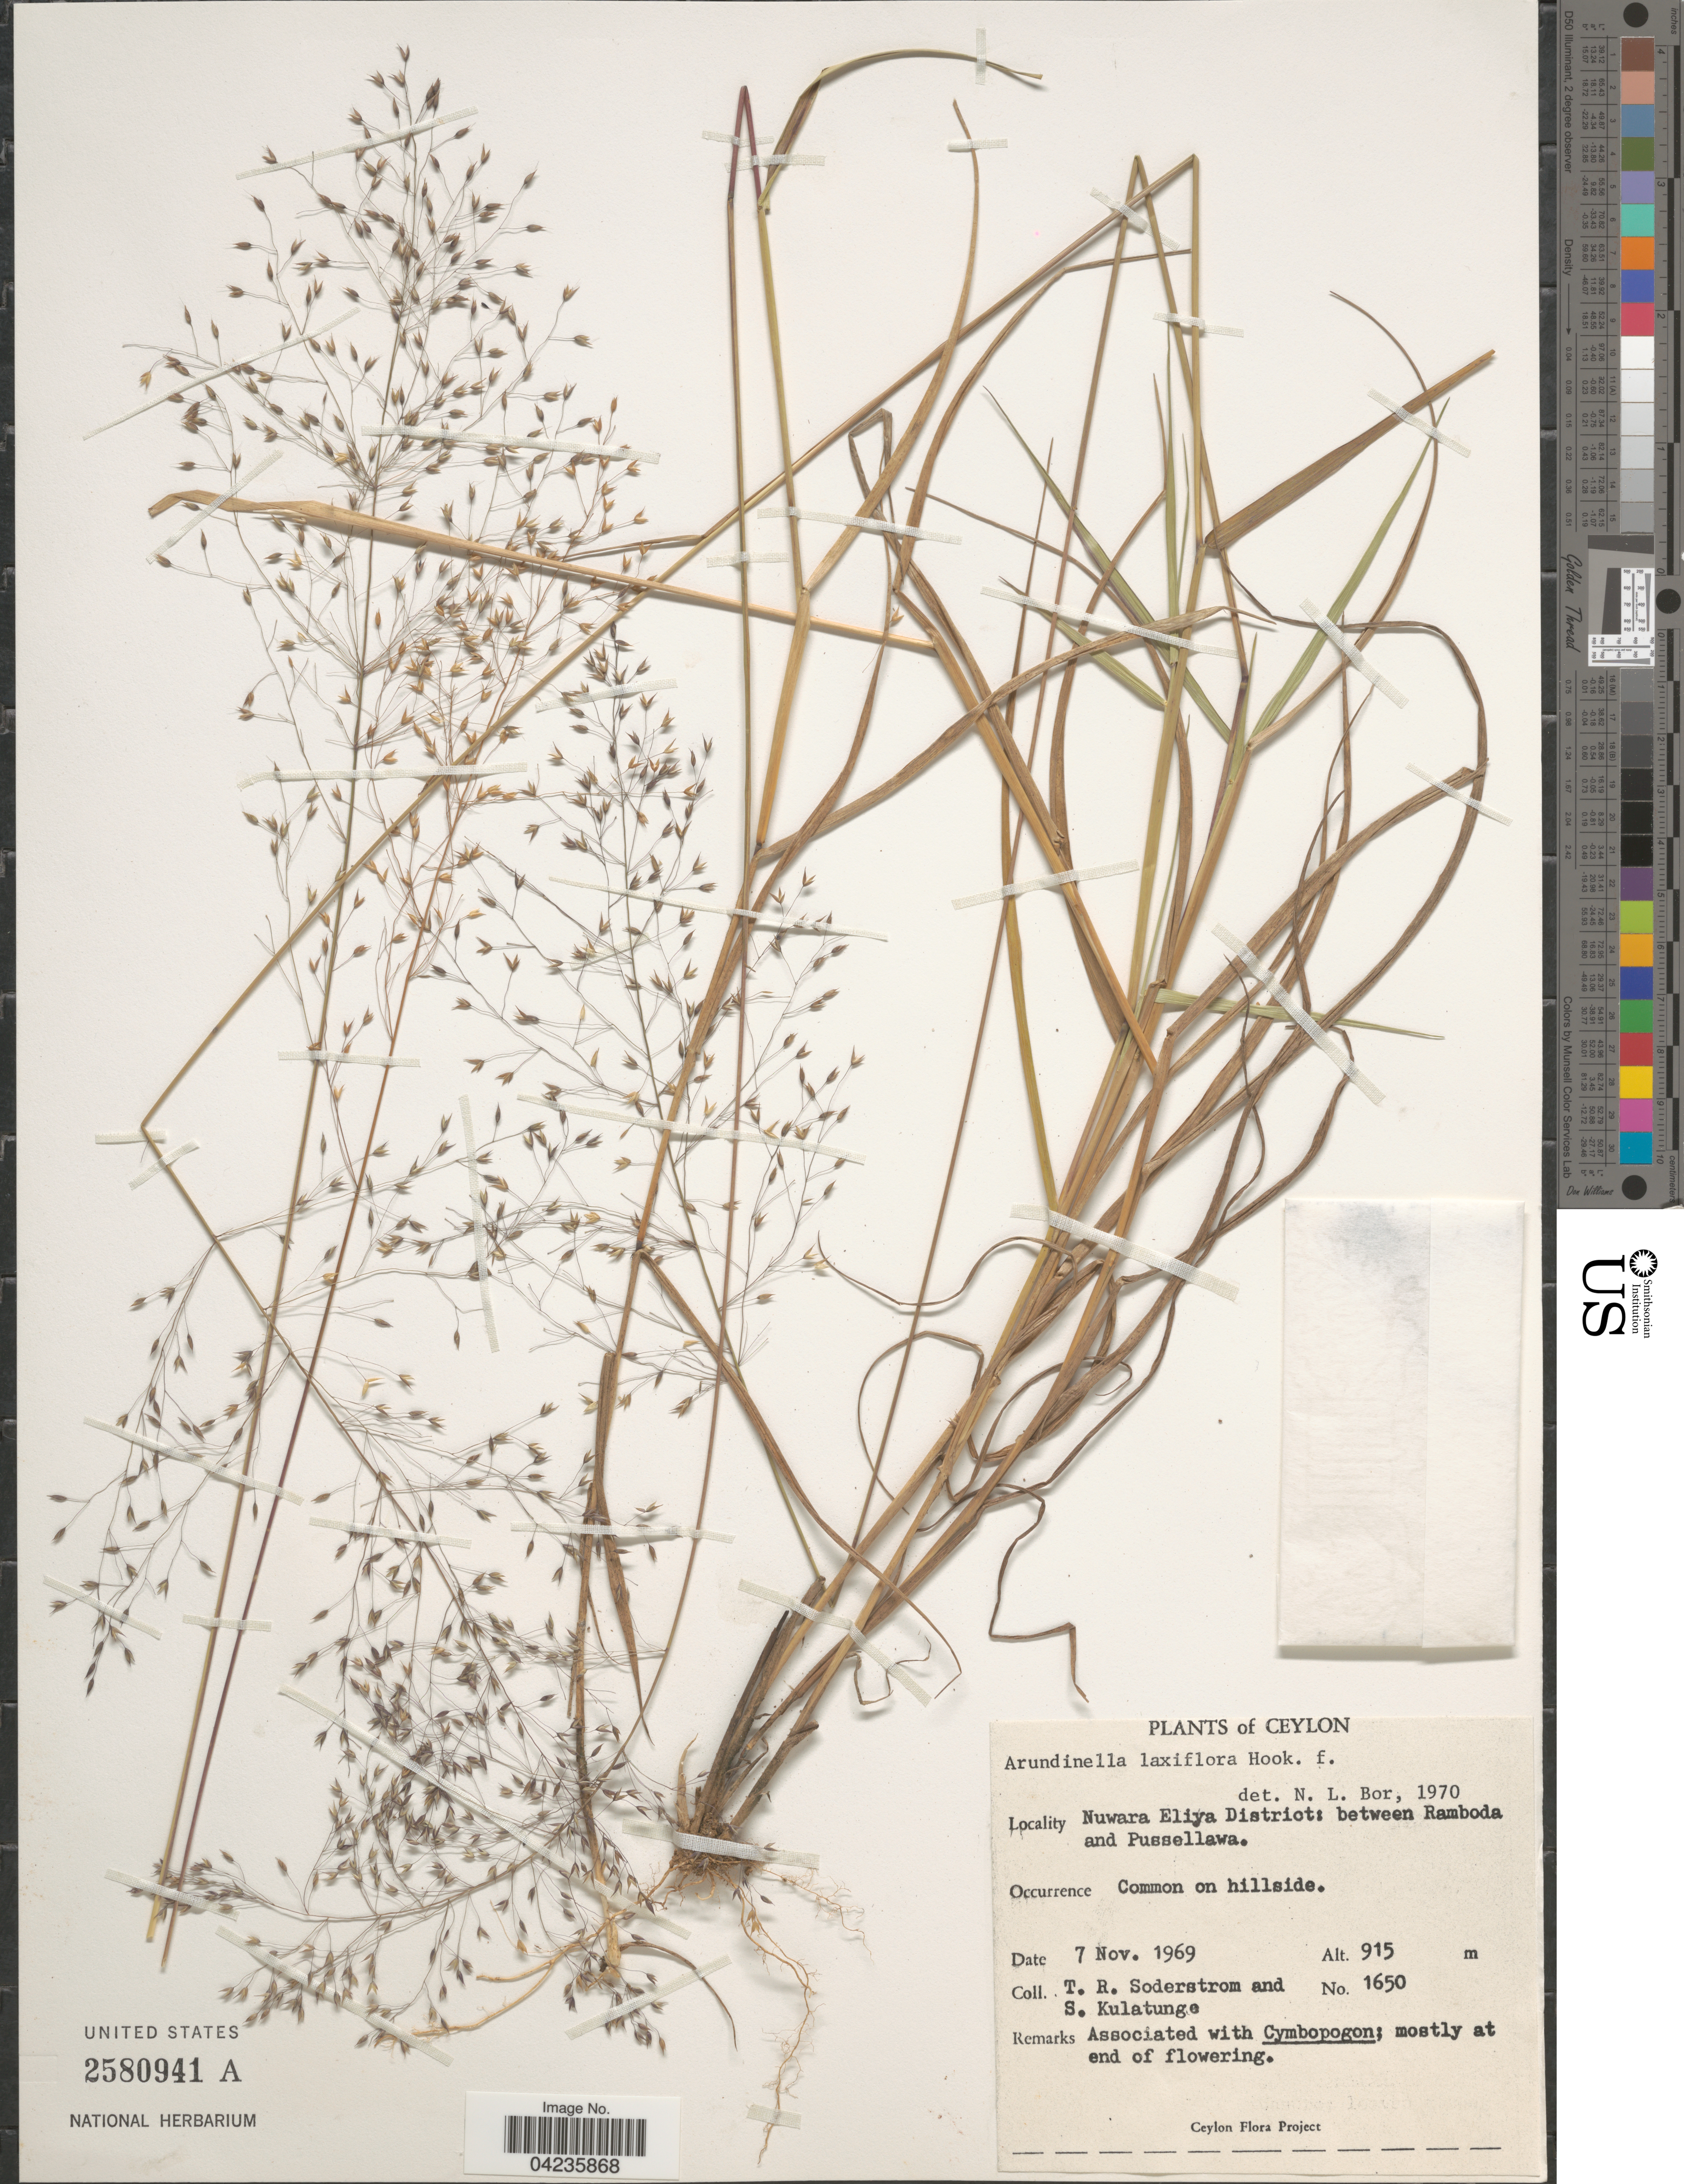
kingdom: Plantae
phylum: Tracheophyta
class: Liliopsida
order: Poales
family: Poaceae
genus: Arundinella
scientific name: Arundinella laxiflora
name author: Hook. f.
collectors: T. R. Soderstrom & S. Kulatunge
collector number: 1650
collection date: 1969-11-07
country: Sri Lanka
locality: Ceylon. Nuwara Eliya District: between Ramboda and Pussellawa.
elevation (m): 915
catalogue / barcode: US 2580941A